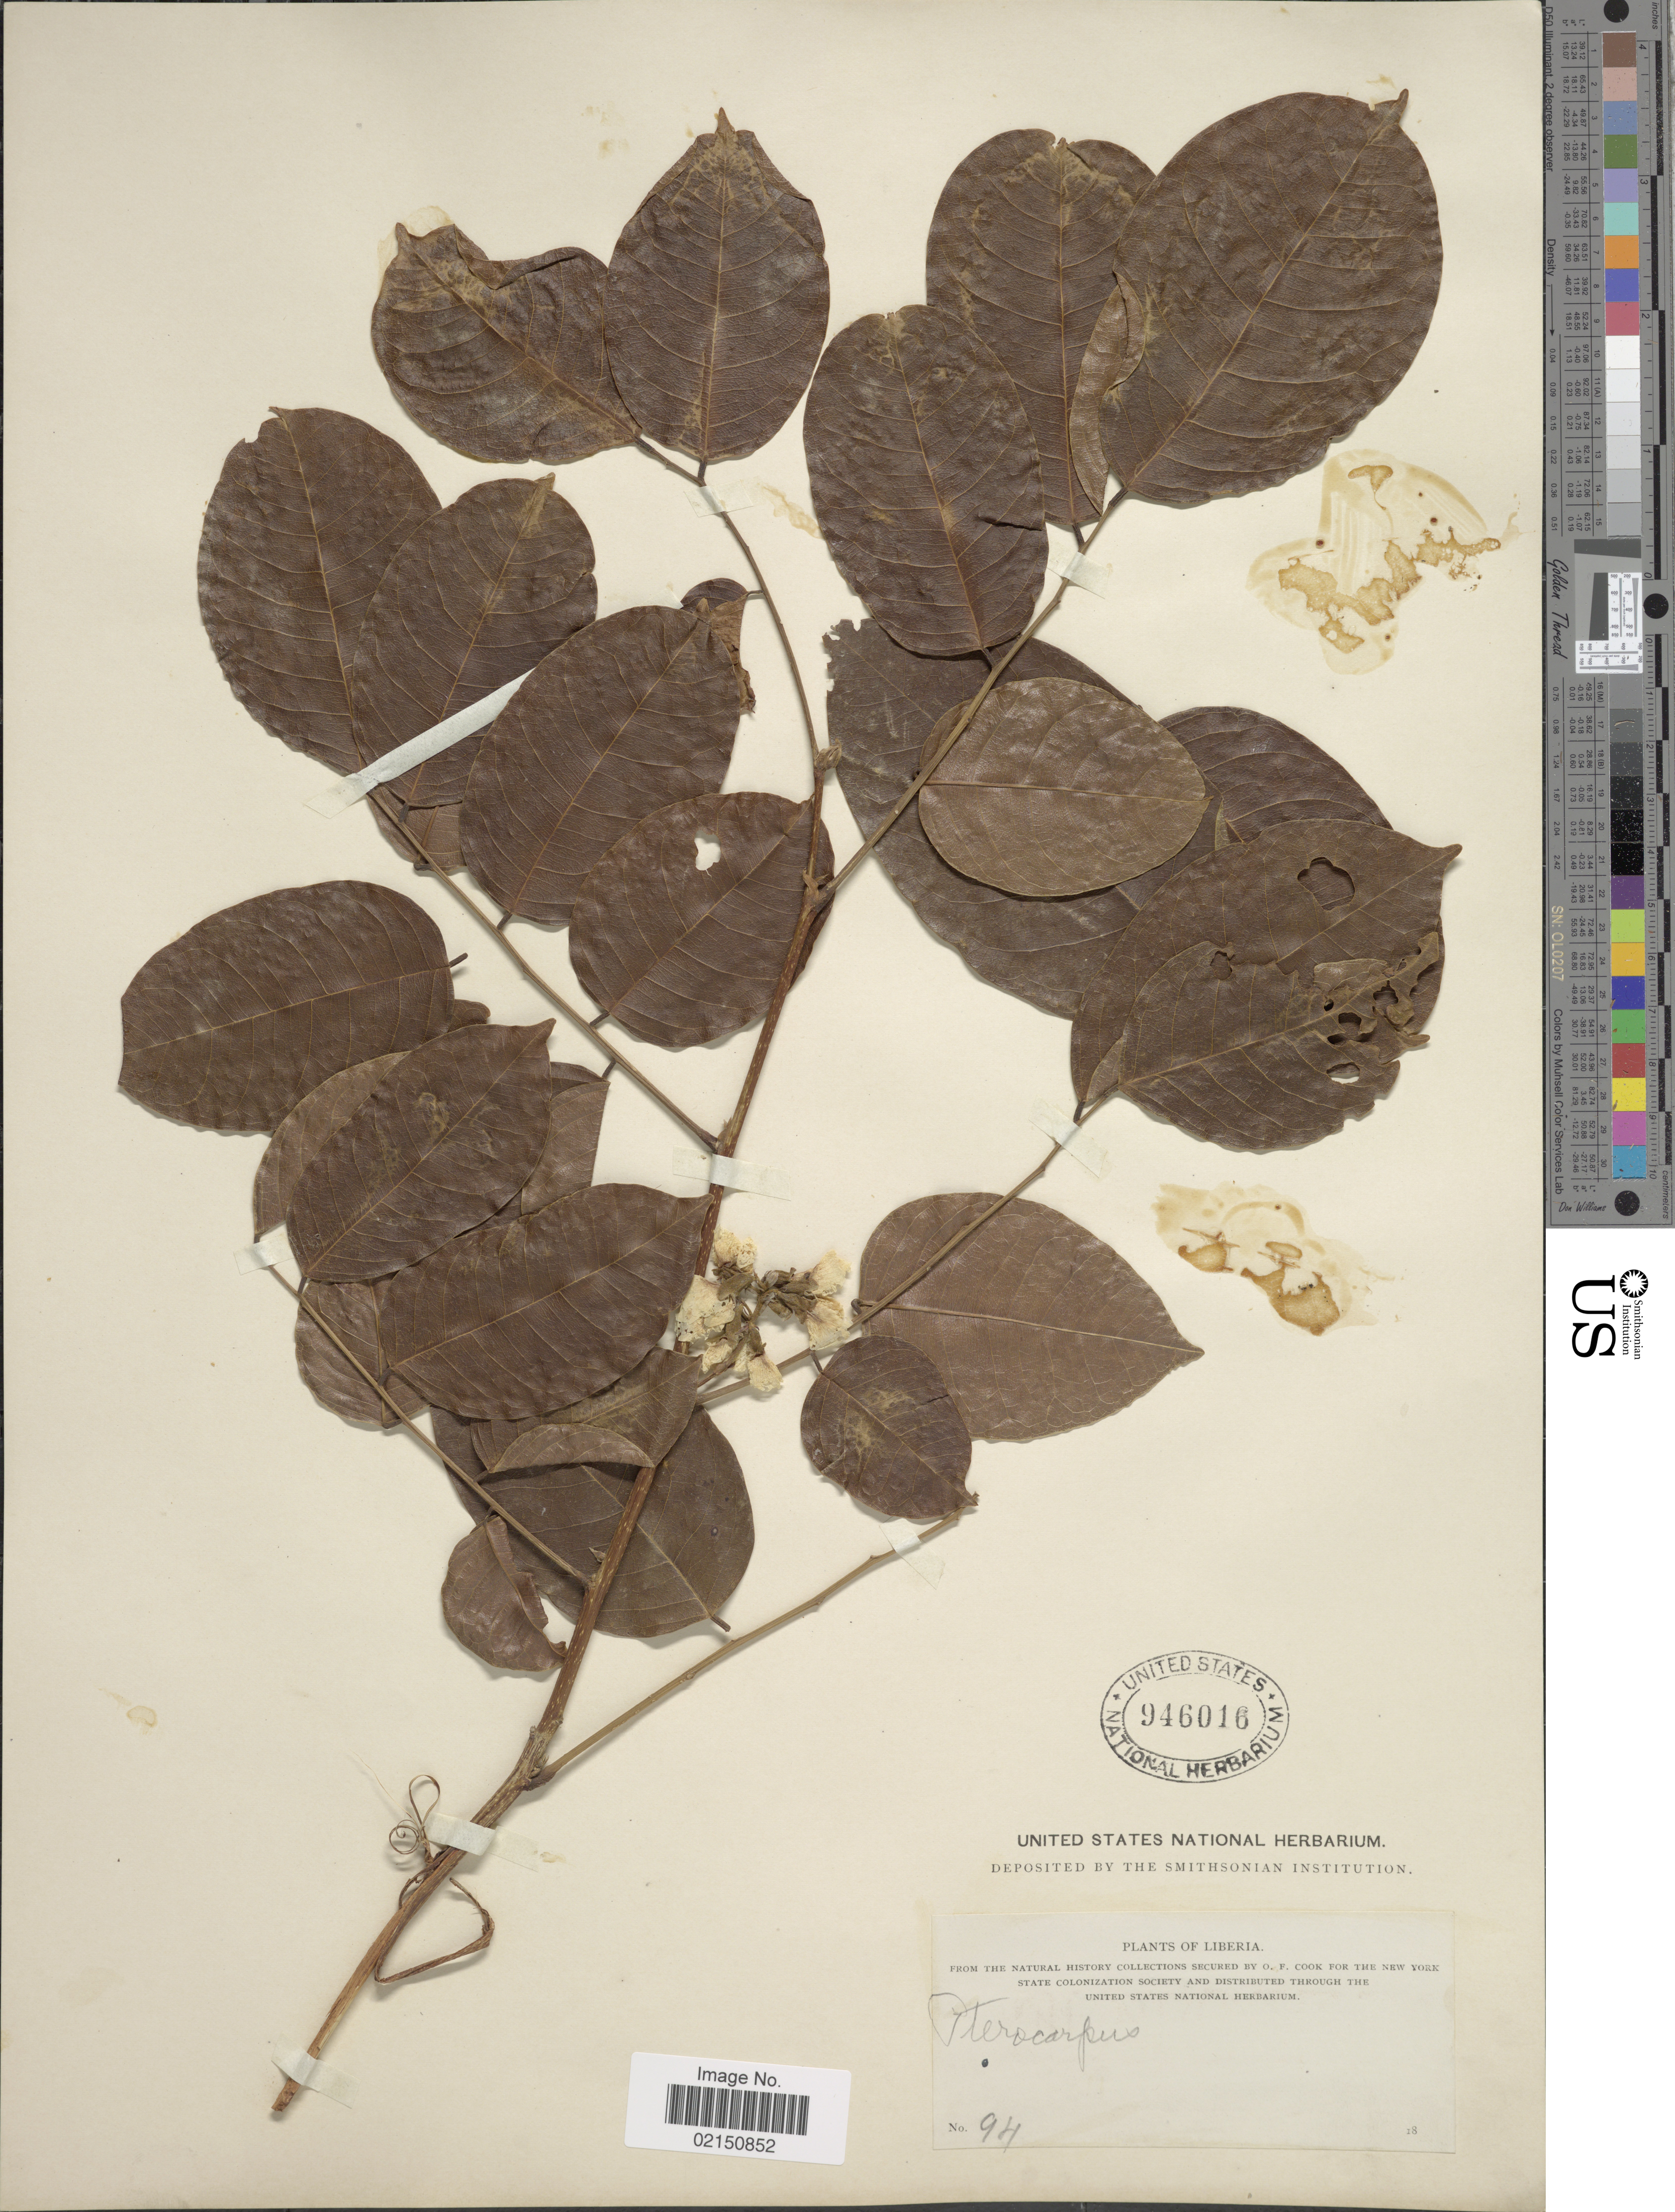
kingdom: Plantae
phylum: Tracheophyta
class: Magnoliopsida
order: Fabales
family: Fabaceae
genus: Pterocarpus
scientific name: Pterocarpus santalinoides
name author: L'Hér. ex DC.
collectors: O. F. Cook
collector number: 94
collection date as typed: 18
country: Liberia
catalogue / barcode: US 946016